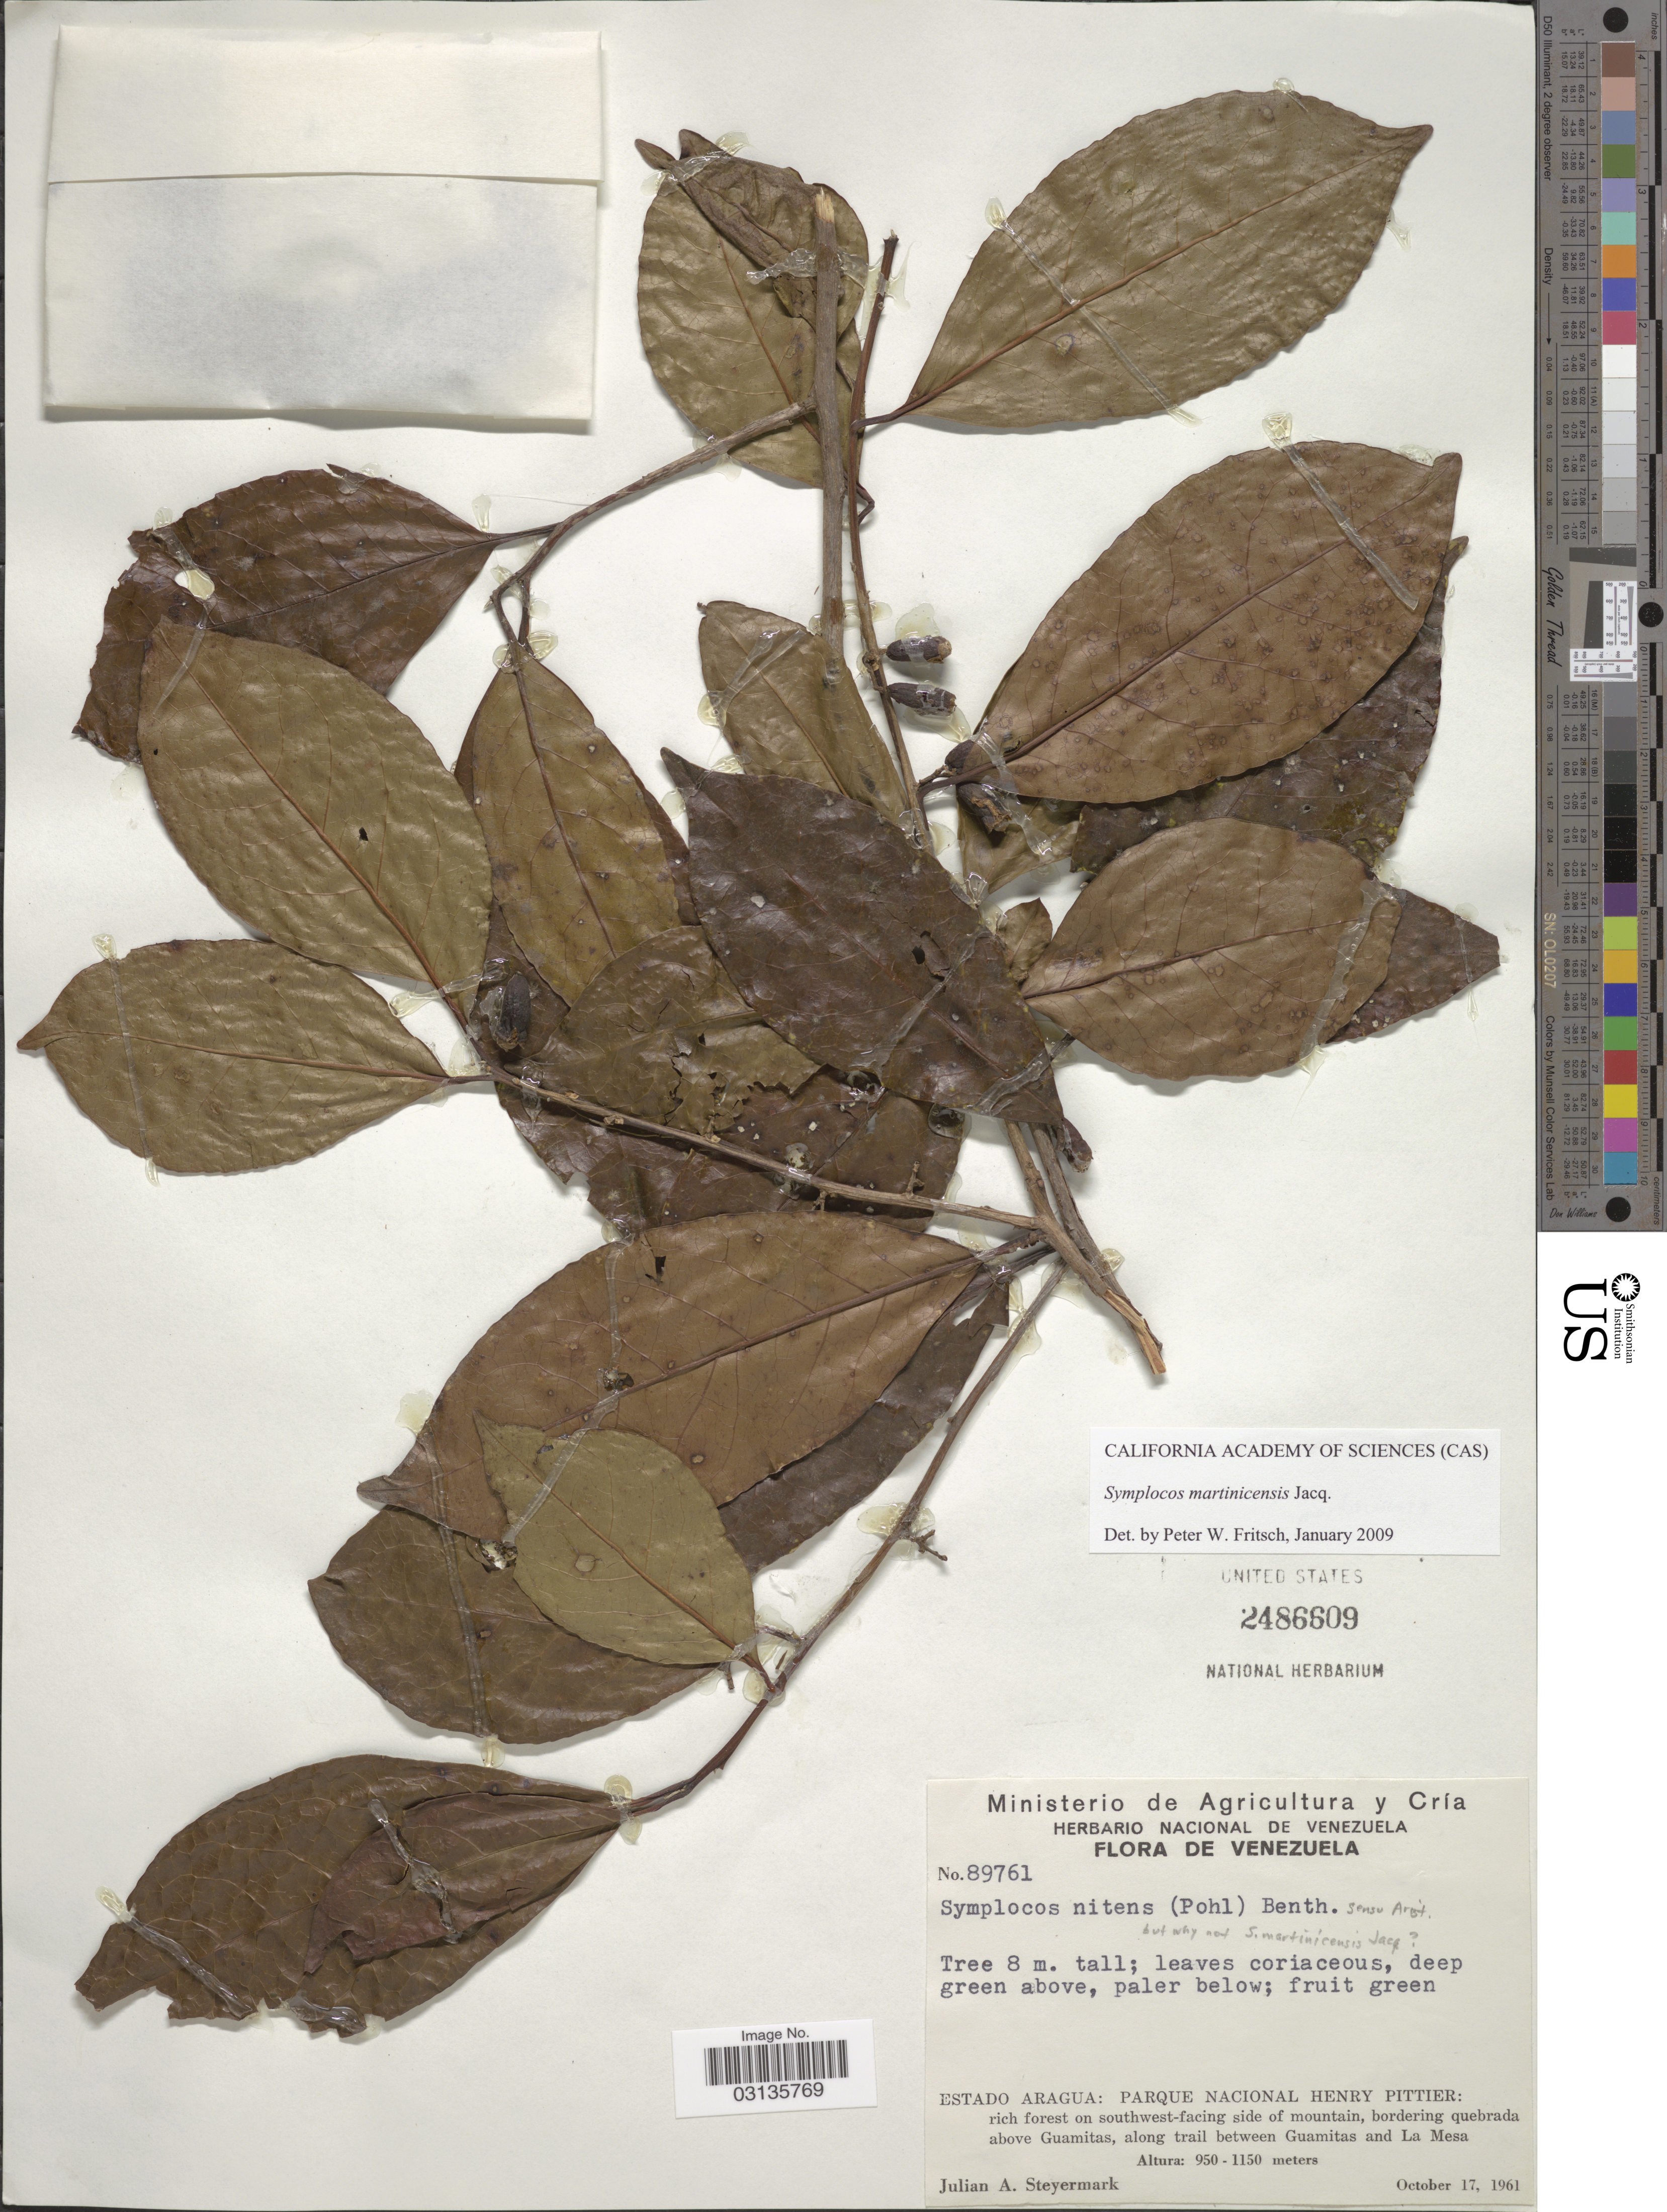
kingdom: Plantae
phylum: Tracheophyta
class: Magnoliopsida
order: Ericales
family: Symplocaceae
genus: Symplocos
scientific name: Symplocos martinicensis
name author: Jacq.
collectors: J. Steyermark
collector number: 89761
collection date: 1961-10-17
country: Venezuela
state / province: Aragua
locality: Parque Nacional Henry Pittier: rich forest on southwest-facing side of mountain, bordering quebrada above Guamitas, along trail between Guamitas and La Mesa.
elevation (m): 950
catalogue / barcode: US 2486609